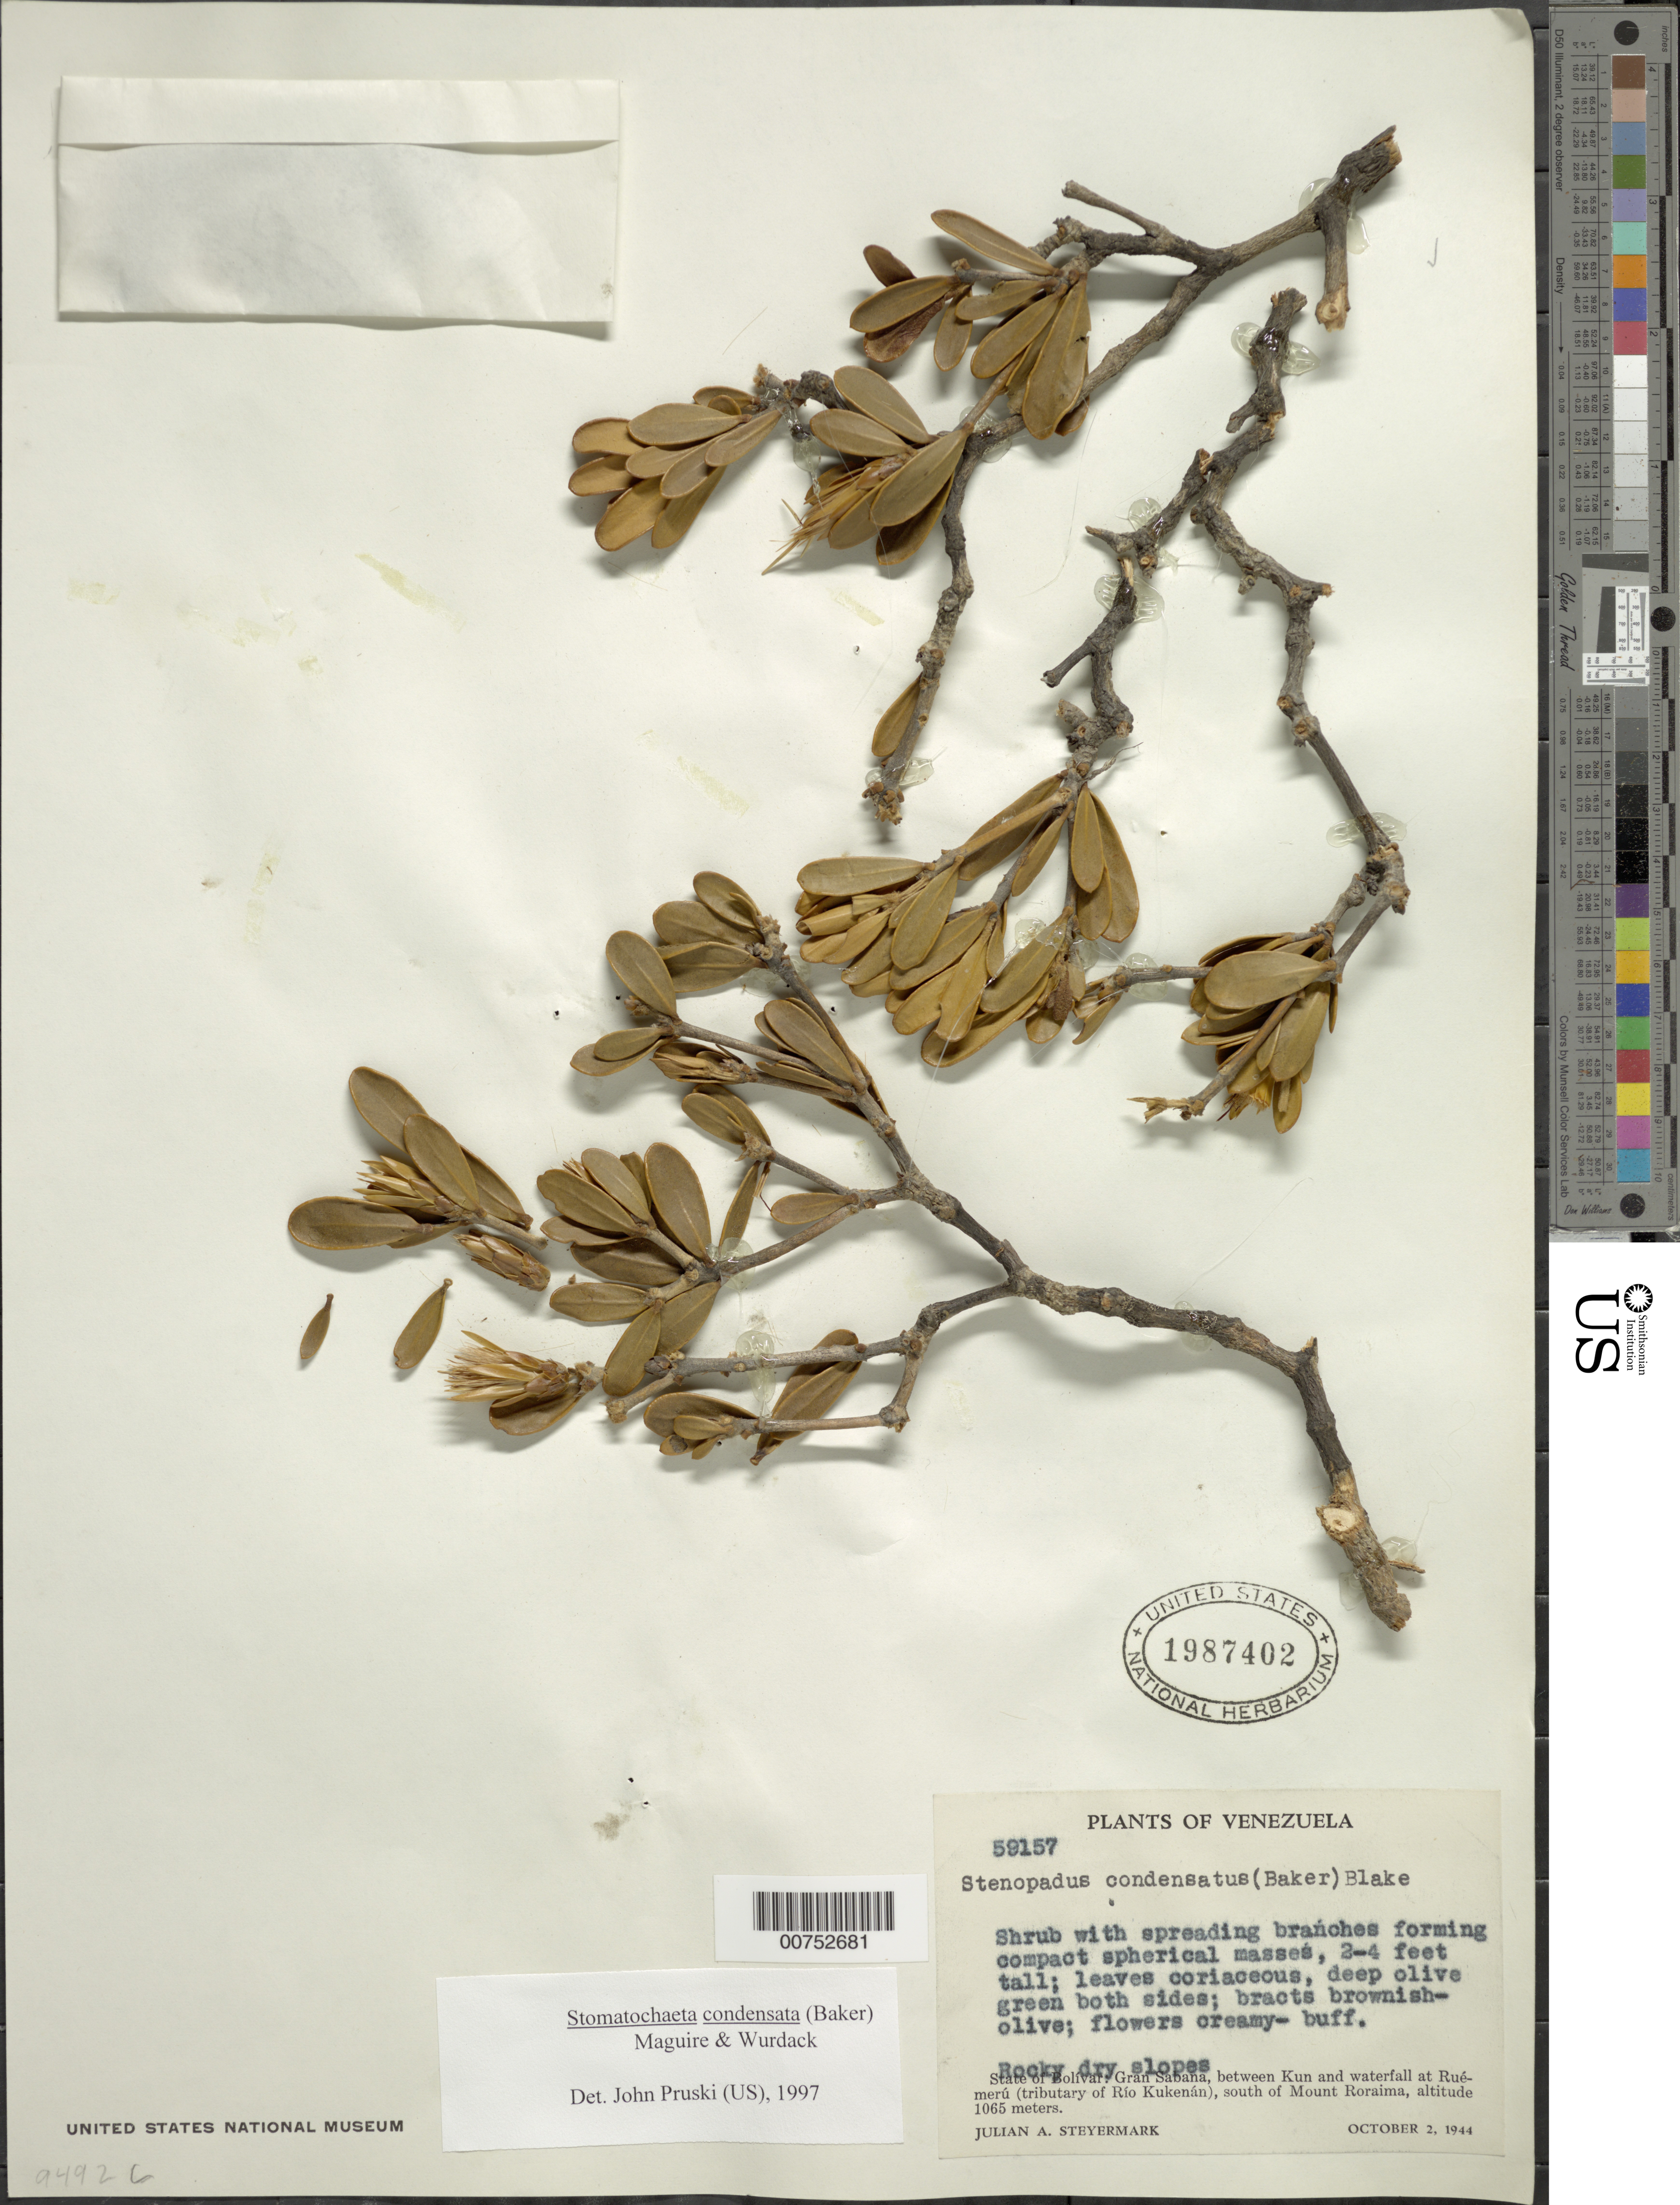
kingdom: Plantae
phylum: Tracheophyta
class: Magnoliopsida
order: Asterales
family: Asteraceae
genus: Stomatochaeta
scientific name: Stomatochaeta condensata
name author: (Baker) Maguire & Wurdack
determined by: Pruski, J. F.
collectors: J. Steyermark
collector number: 59157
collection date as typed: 2-Oct-44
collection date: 1944-10-02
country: Venezuela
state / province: Bolívar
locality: Gran Sabana, between Kun and waterfall at Rué-merú (trib. Río Kukenán), south of Mt. Roraima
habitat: Rocky dry slopes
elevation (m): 1065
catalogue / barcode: US 1987402